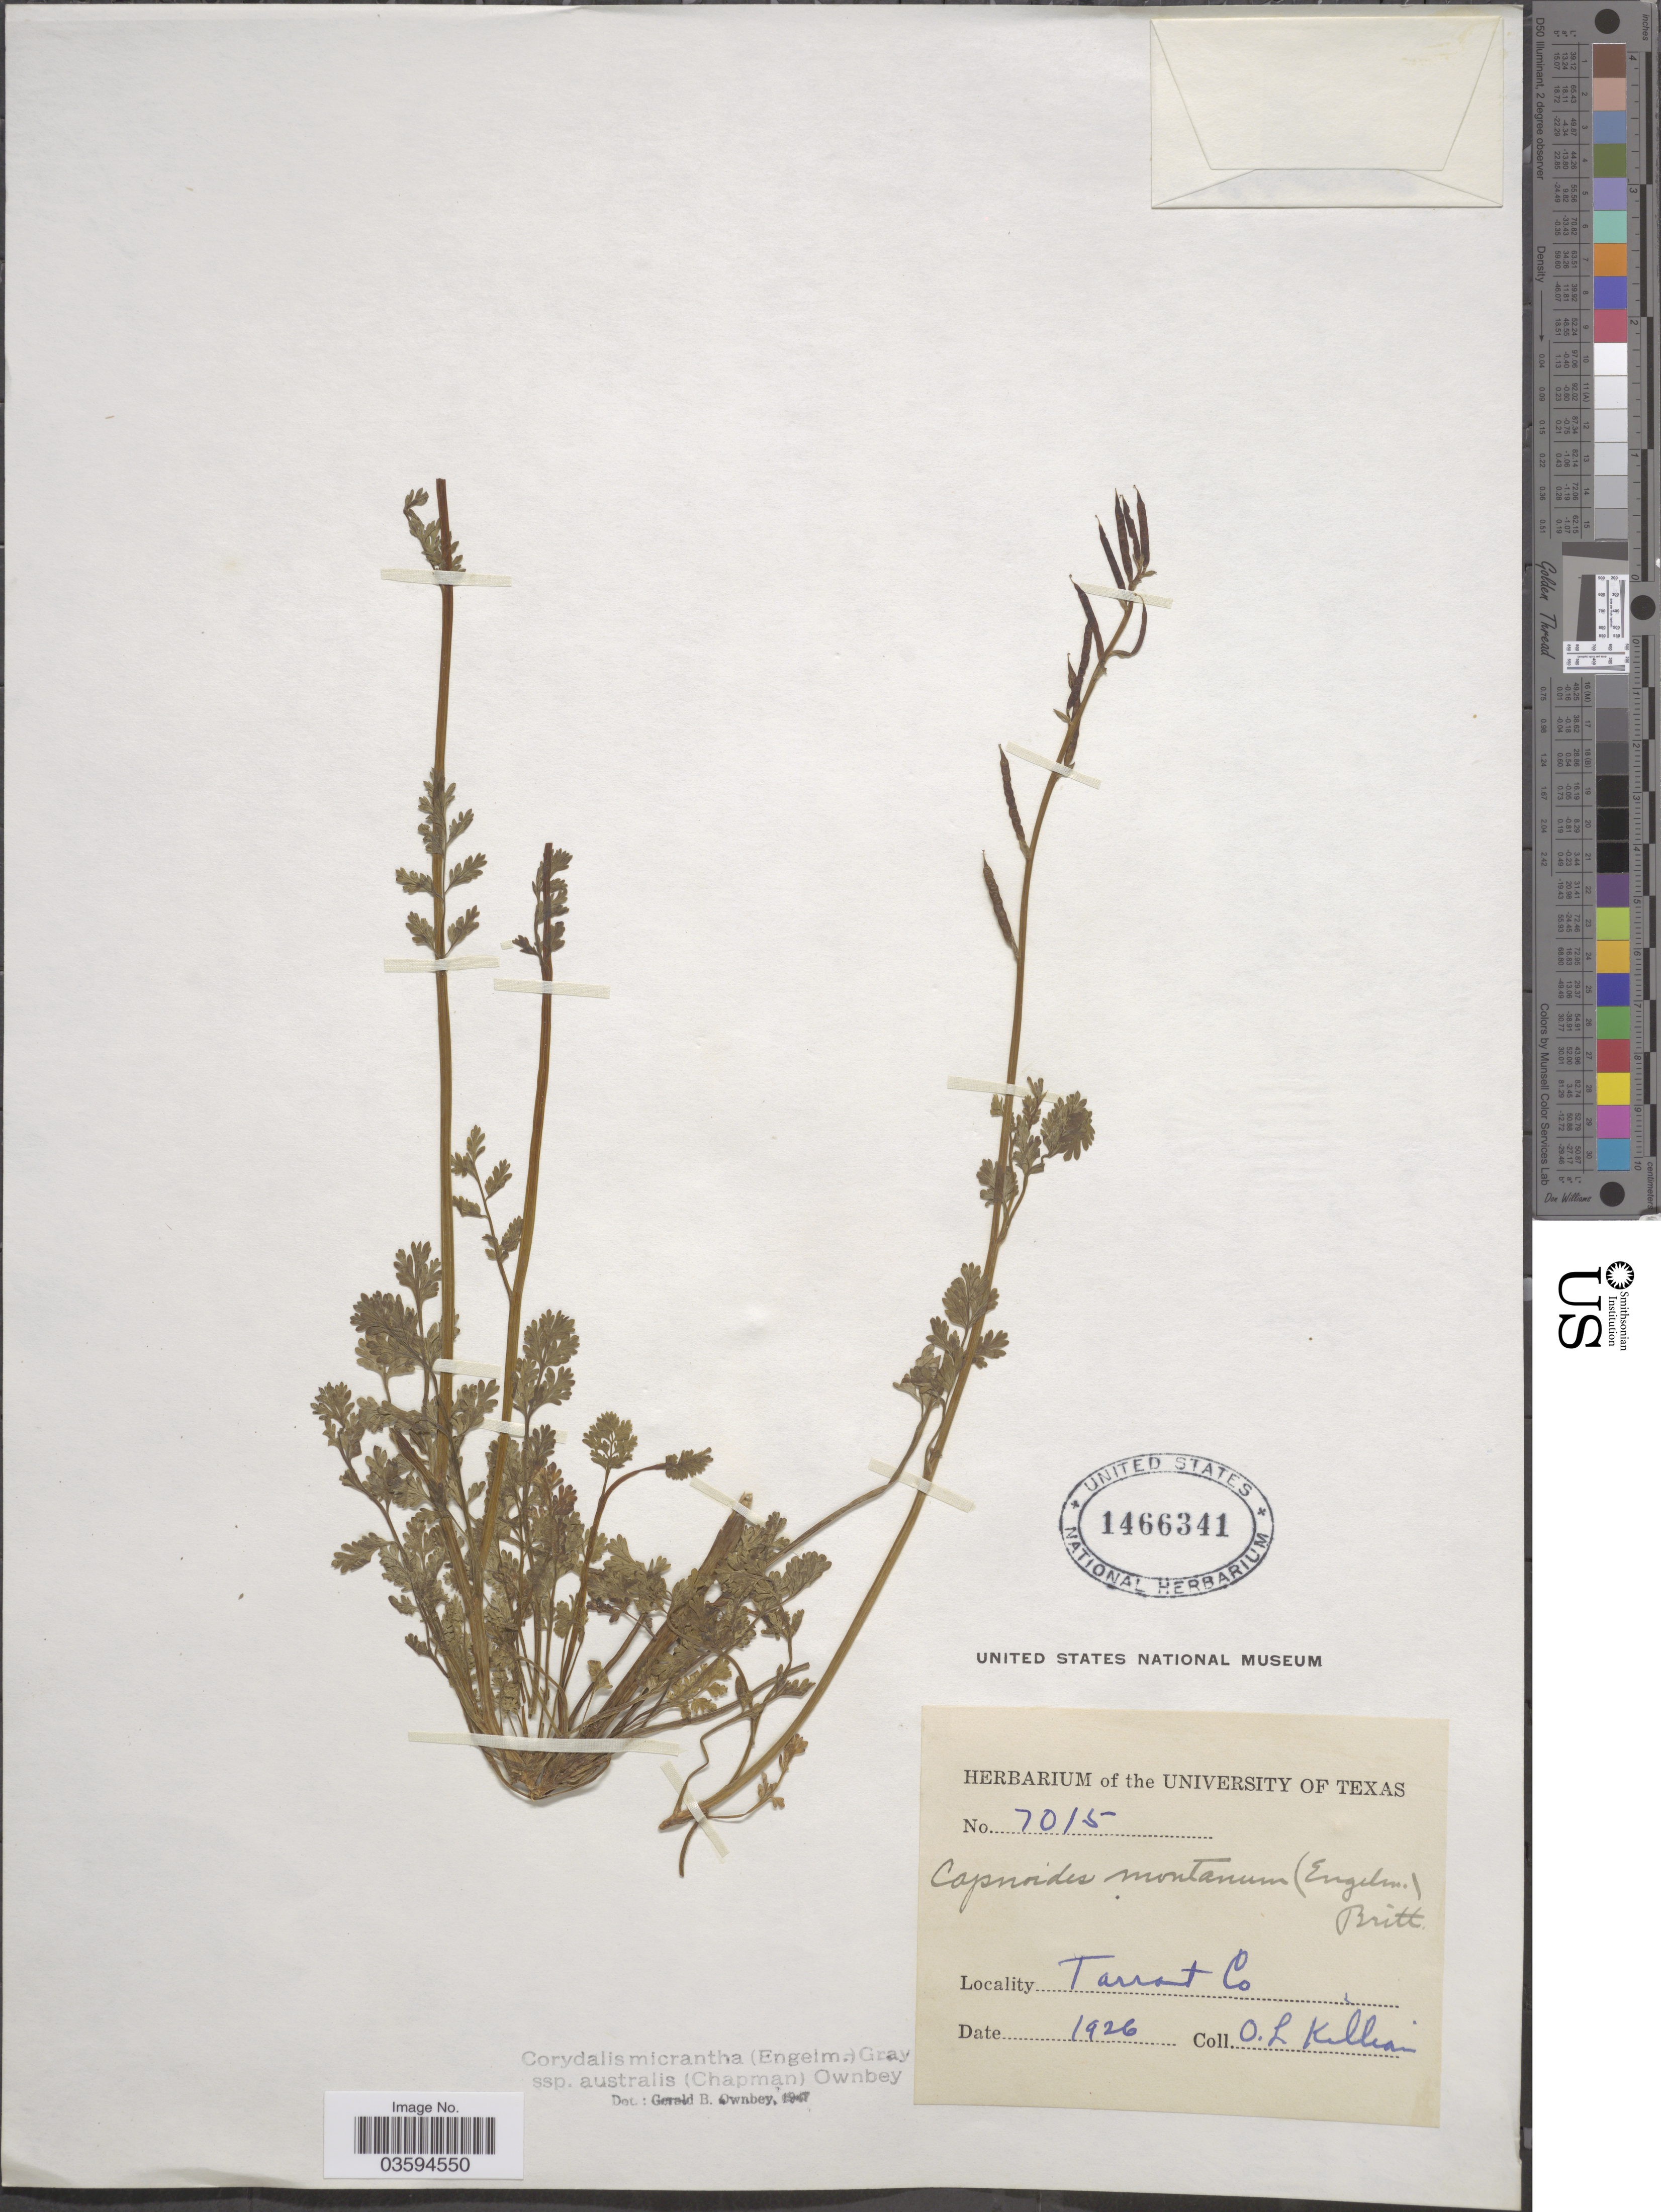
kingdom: Plantae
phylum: Tracheophyta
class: Magnoliopsida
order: Ranunculales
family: Papaveraceae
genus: Corydalis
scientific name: Corydalis micrantha subsp. australis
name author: (Chapm.) G.B. Ownbey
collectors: O. Killian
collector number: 7015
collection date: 1926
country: United States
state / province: Texas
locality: Tarrant Co.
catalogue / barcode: US 1466341